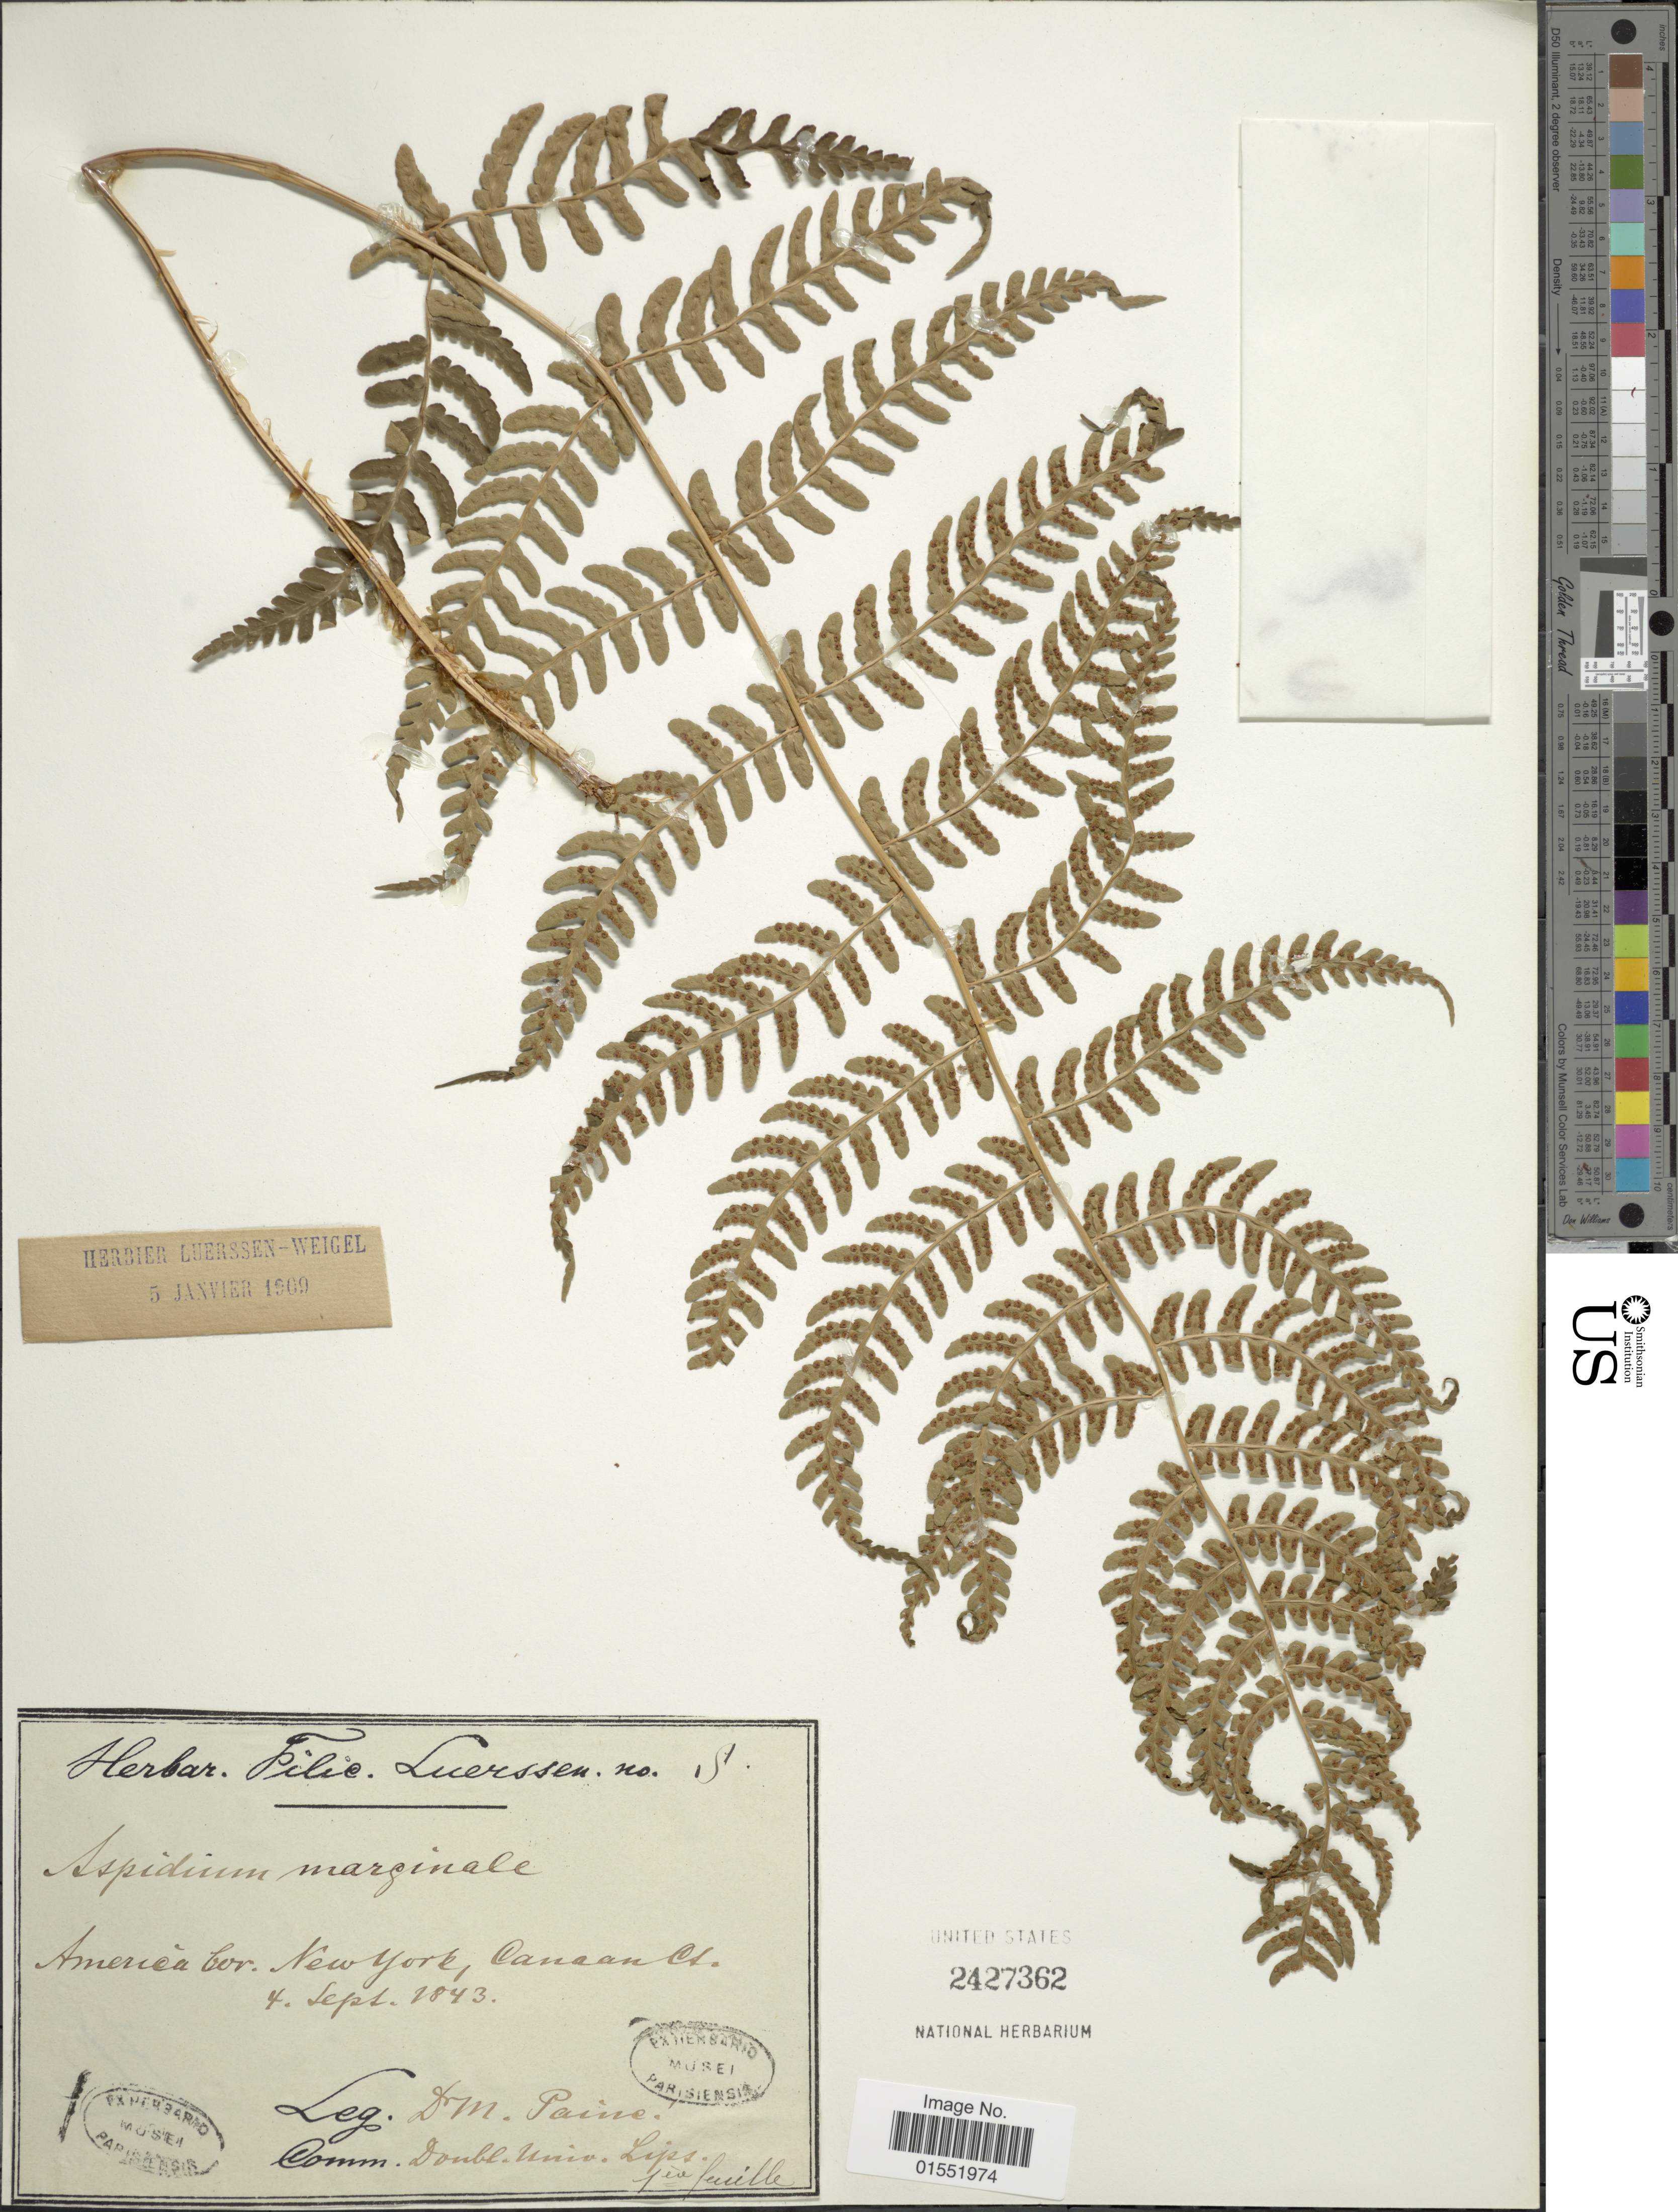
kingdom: Plantae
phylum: Tracheophyta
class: Polypodiopsida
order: Polypodiales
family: Dryopteridaceae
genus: Dryopteris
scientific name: Dryopteris marginalis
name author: (L.) A. Gray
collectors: -. Paine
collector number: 1*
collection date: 1843-09-04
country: United States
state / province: New York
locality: "America bor. New York, Canaan Ct."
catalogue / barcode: US 2427362